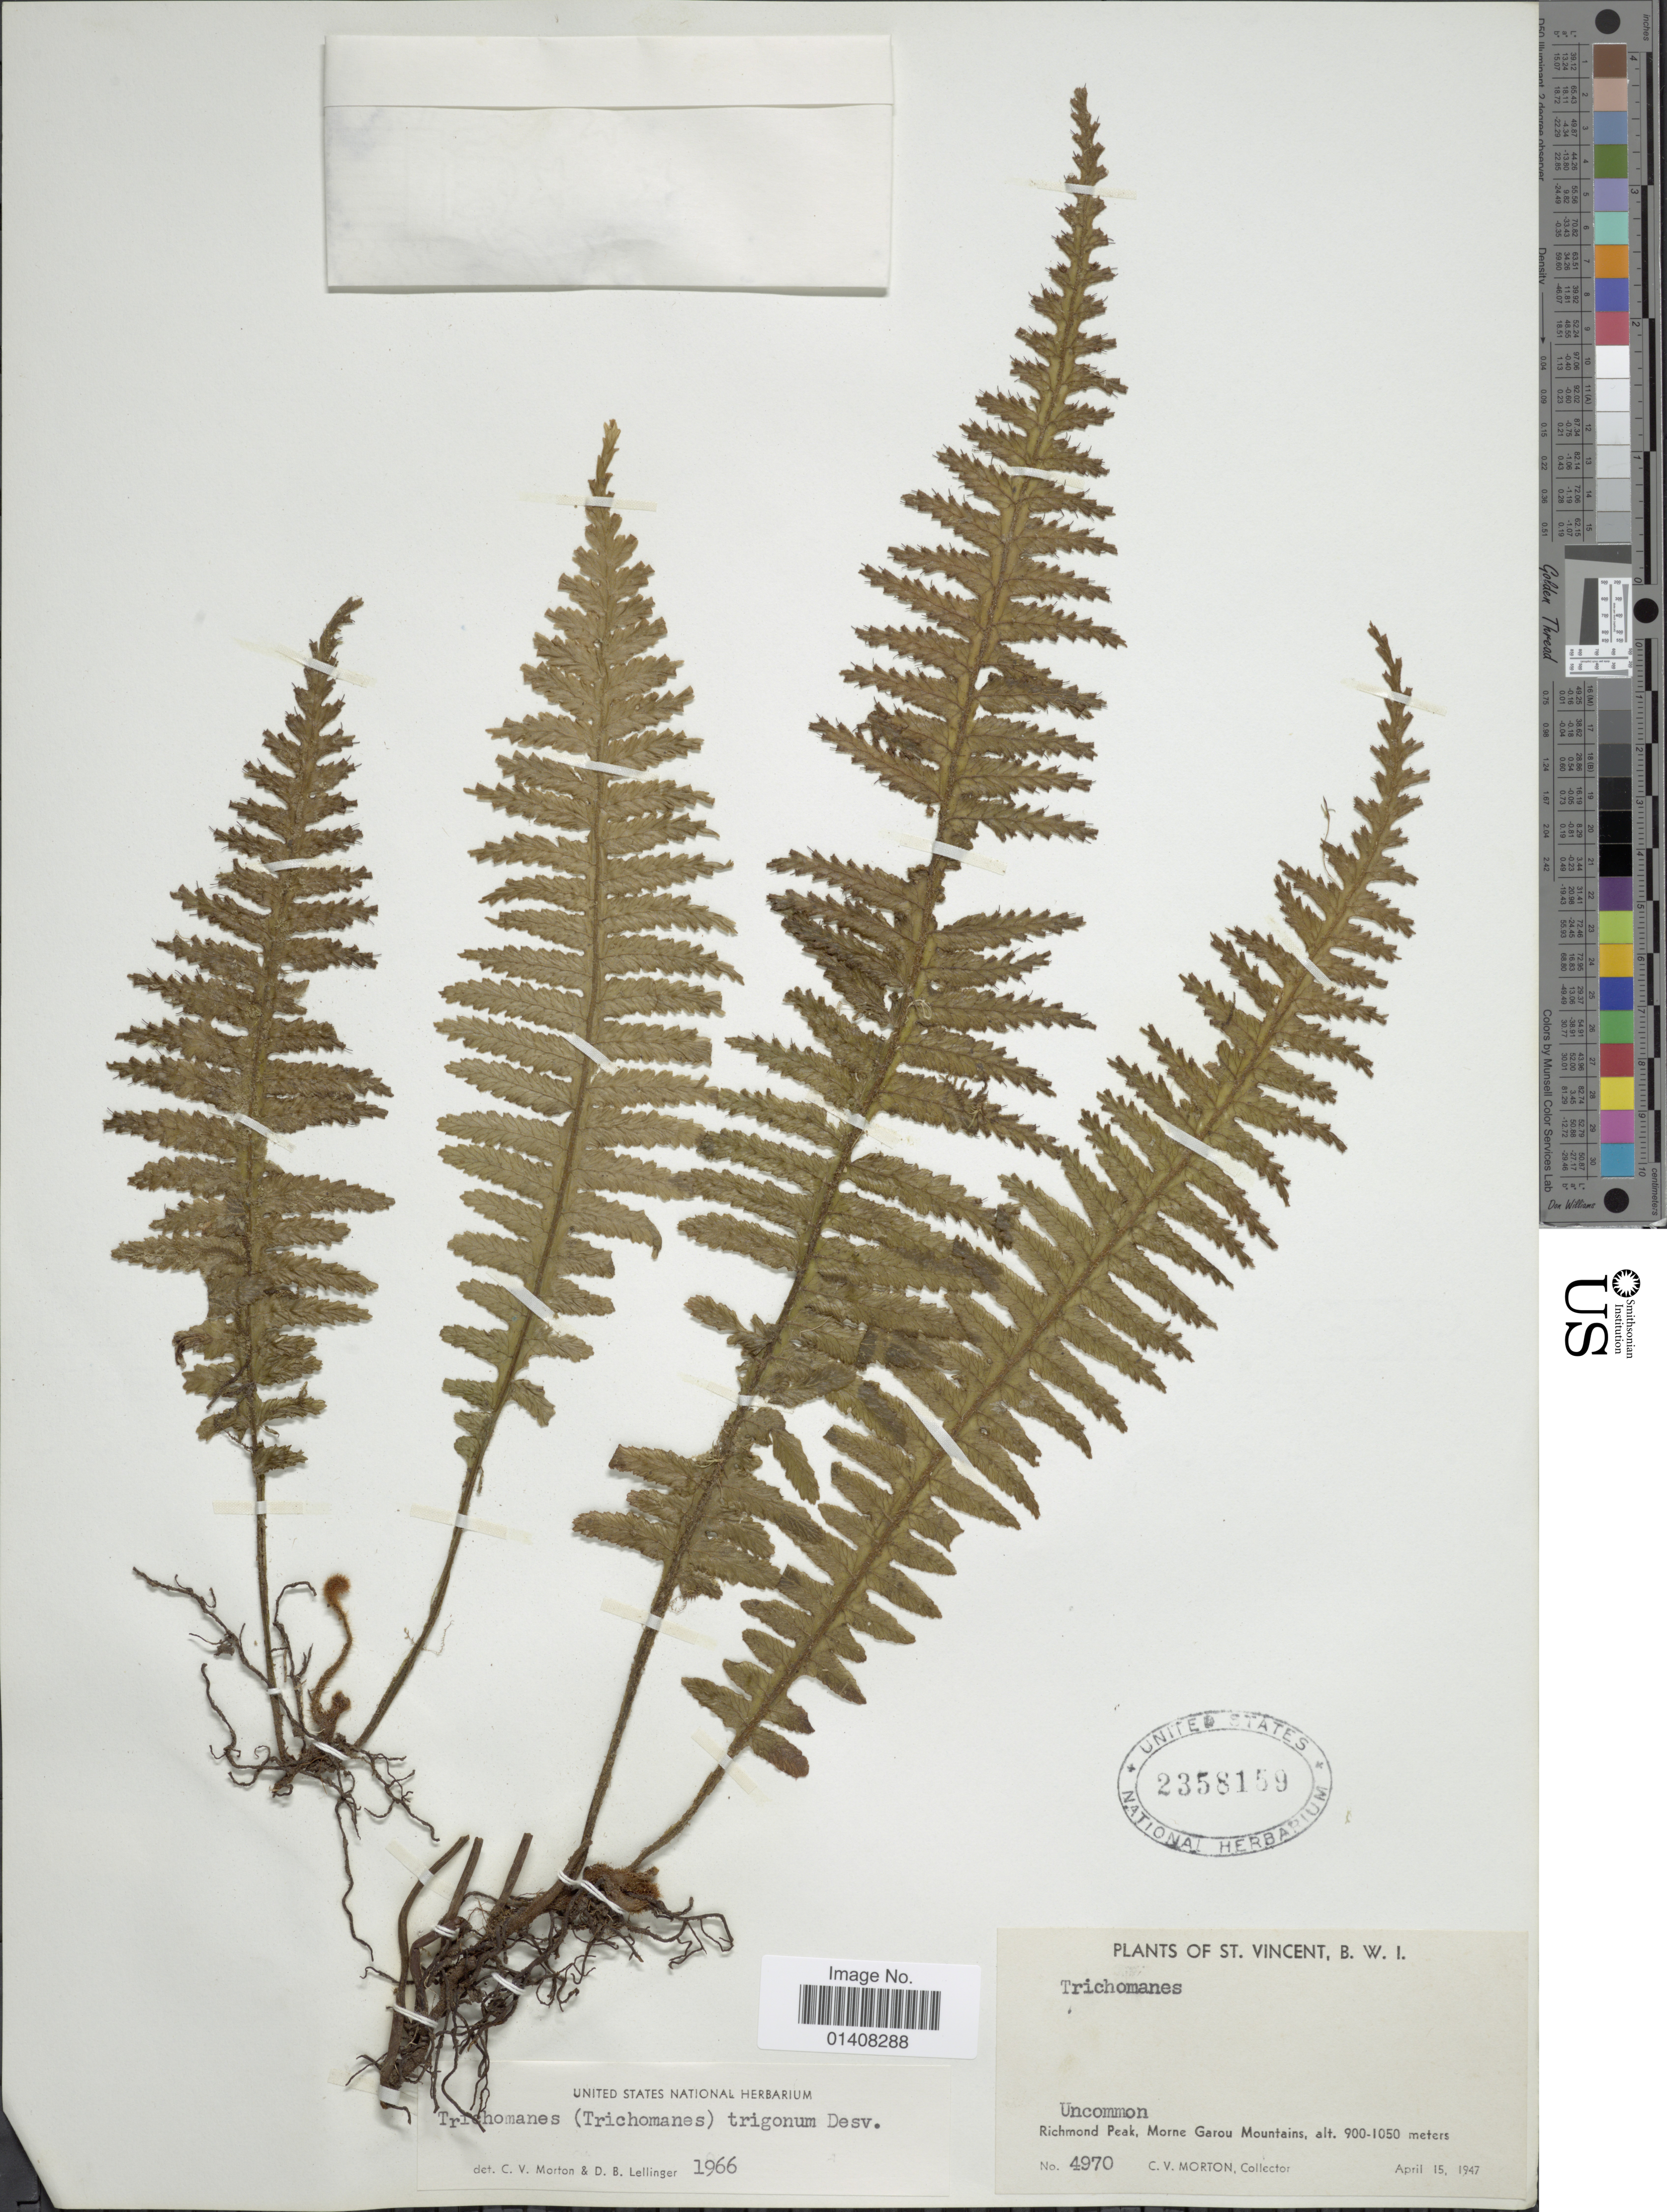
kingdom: Plantae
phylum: Tracheophyta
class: Polypodiopsida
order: Hymenophyllales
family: Hymenophyllaceae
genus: Trichomanes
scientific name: Trichomanes trigonum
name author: Desv.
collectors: C. V. Morton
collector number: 4970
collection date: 1947-04-15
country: St. Vincent - Grenadines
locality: St. Vincent, B.W.I., uncommon, Richmond Peak, Morne Garou Mountains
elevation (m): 900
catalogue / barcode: US 2358159